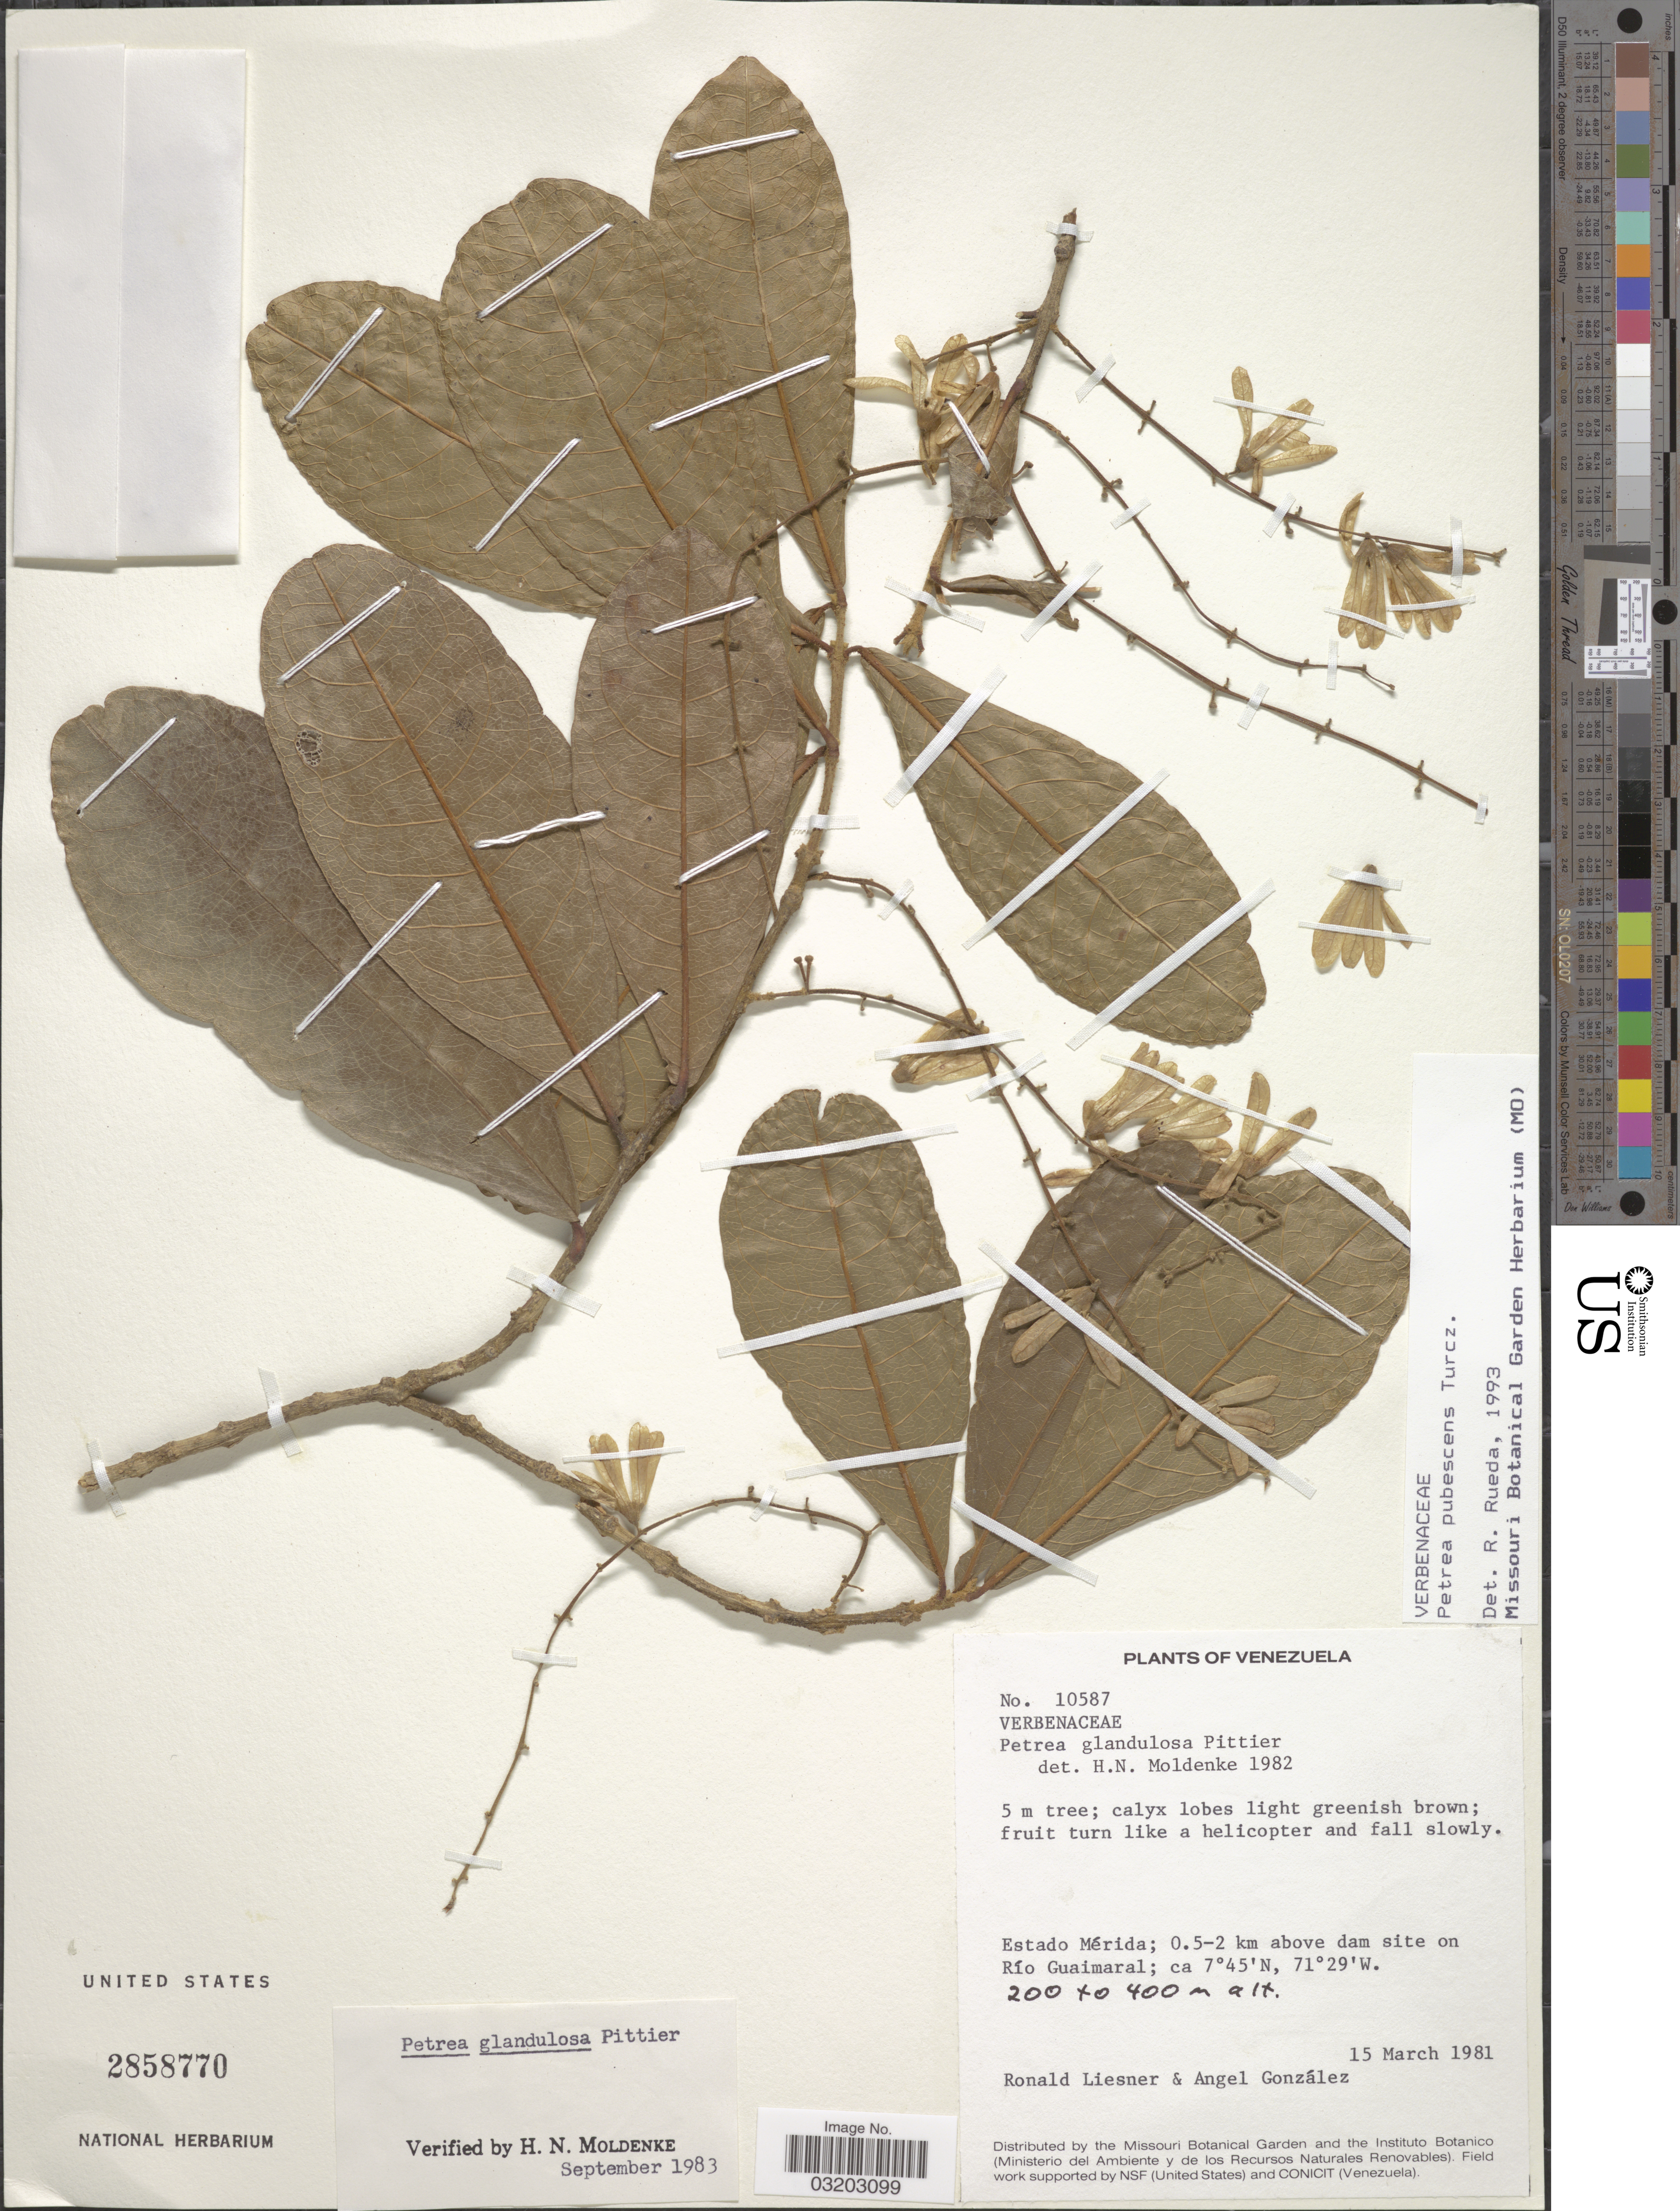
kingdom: Plantae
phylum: Tracheophyta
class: Magnoliopsida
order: Lamiales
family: Verbenaceae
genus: Petrea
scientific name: Petrea pubescens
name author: Turcz.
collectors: R. L. Liesner & A. C. González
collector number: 10587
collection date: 1981-03-15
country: Venezuela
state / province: Mérida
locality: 0.5-2 km above dam site on Río Guaimaral.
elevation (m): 200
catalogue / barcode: US 2858770